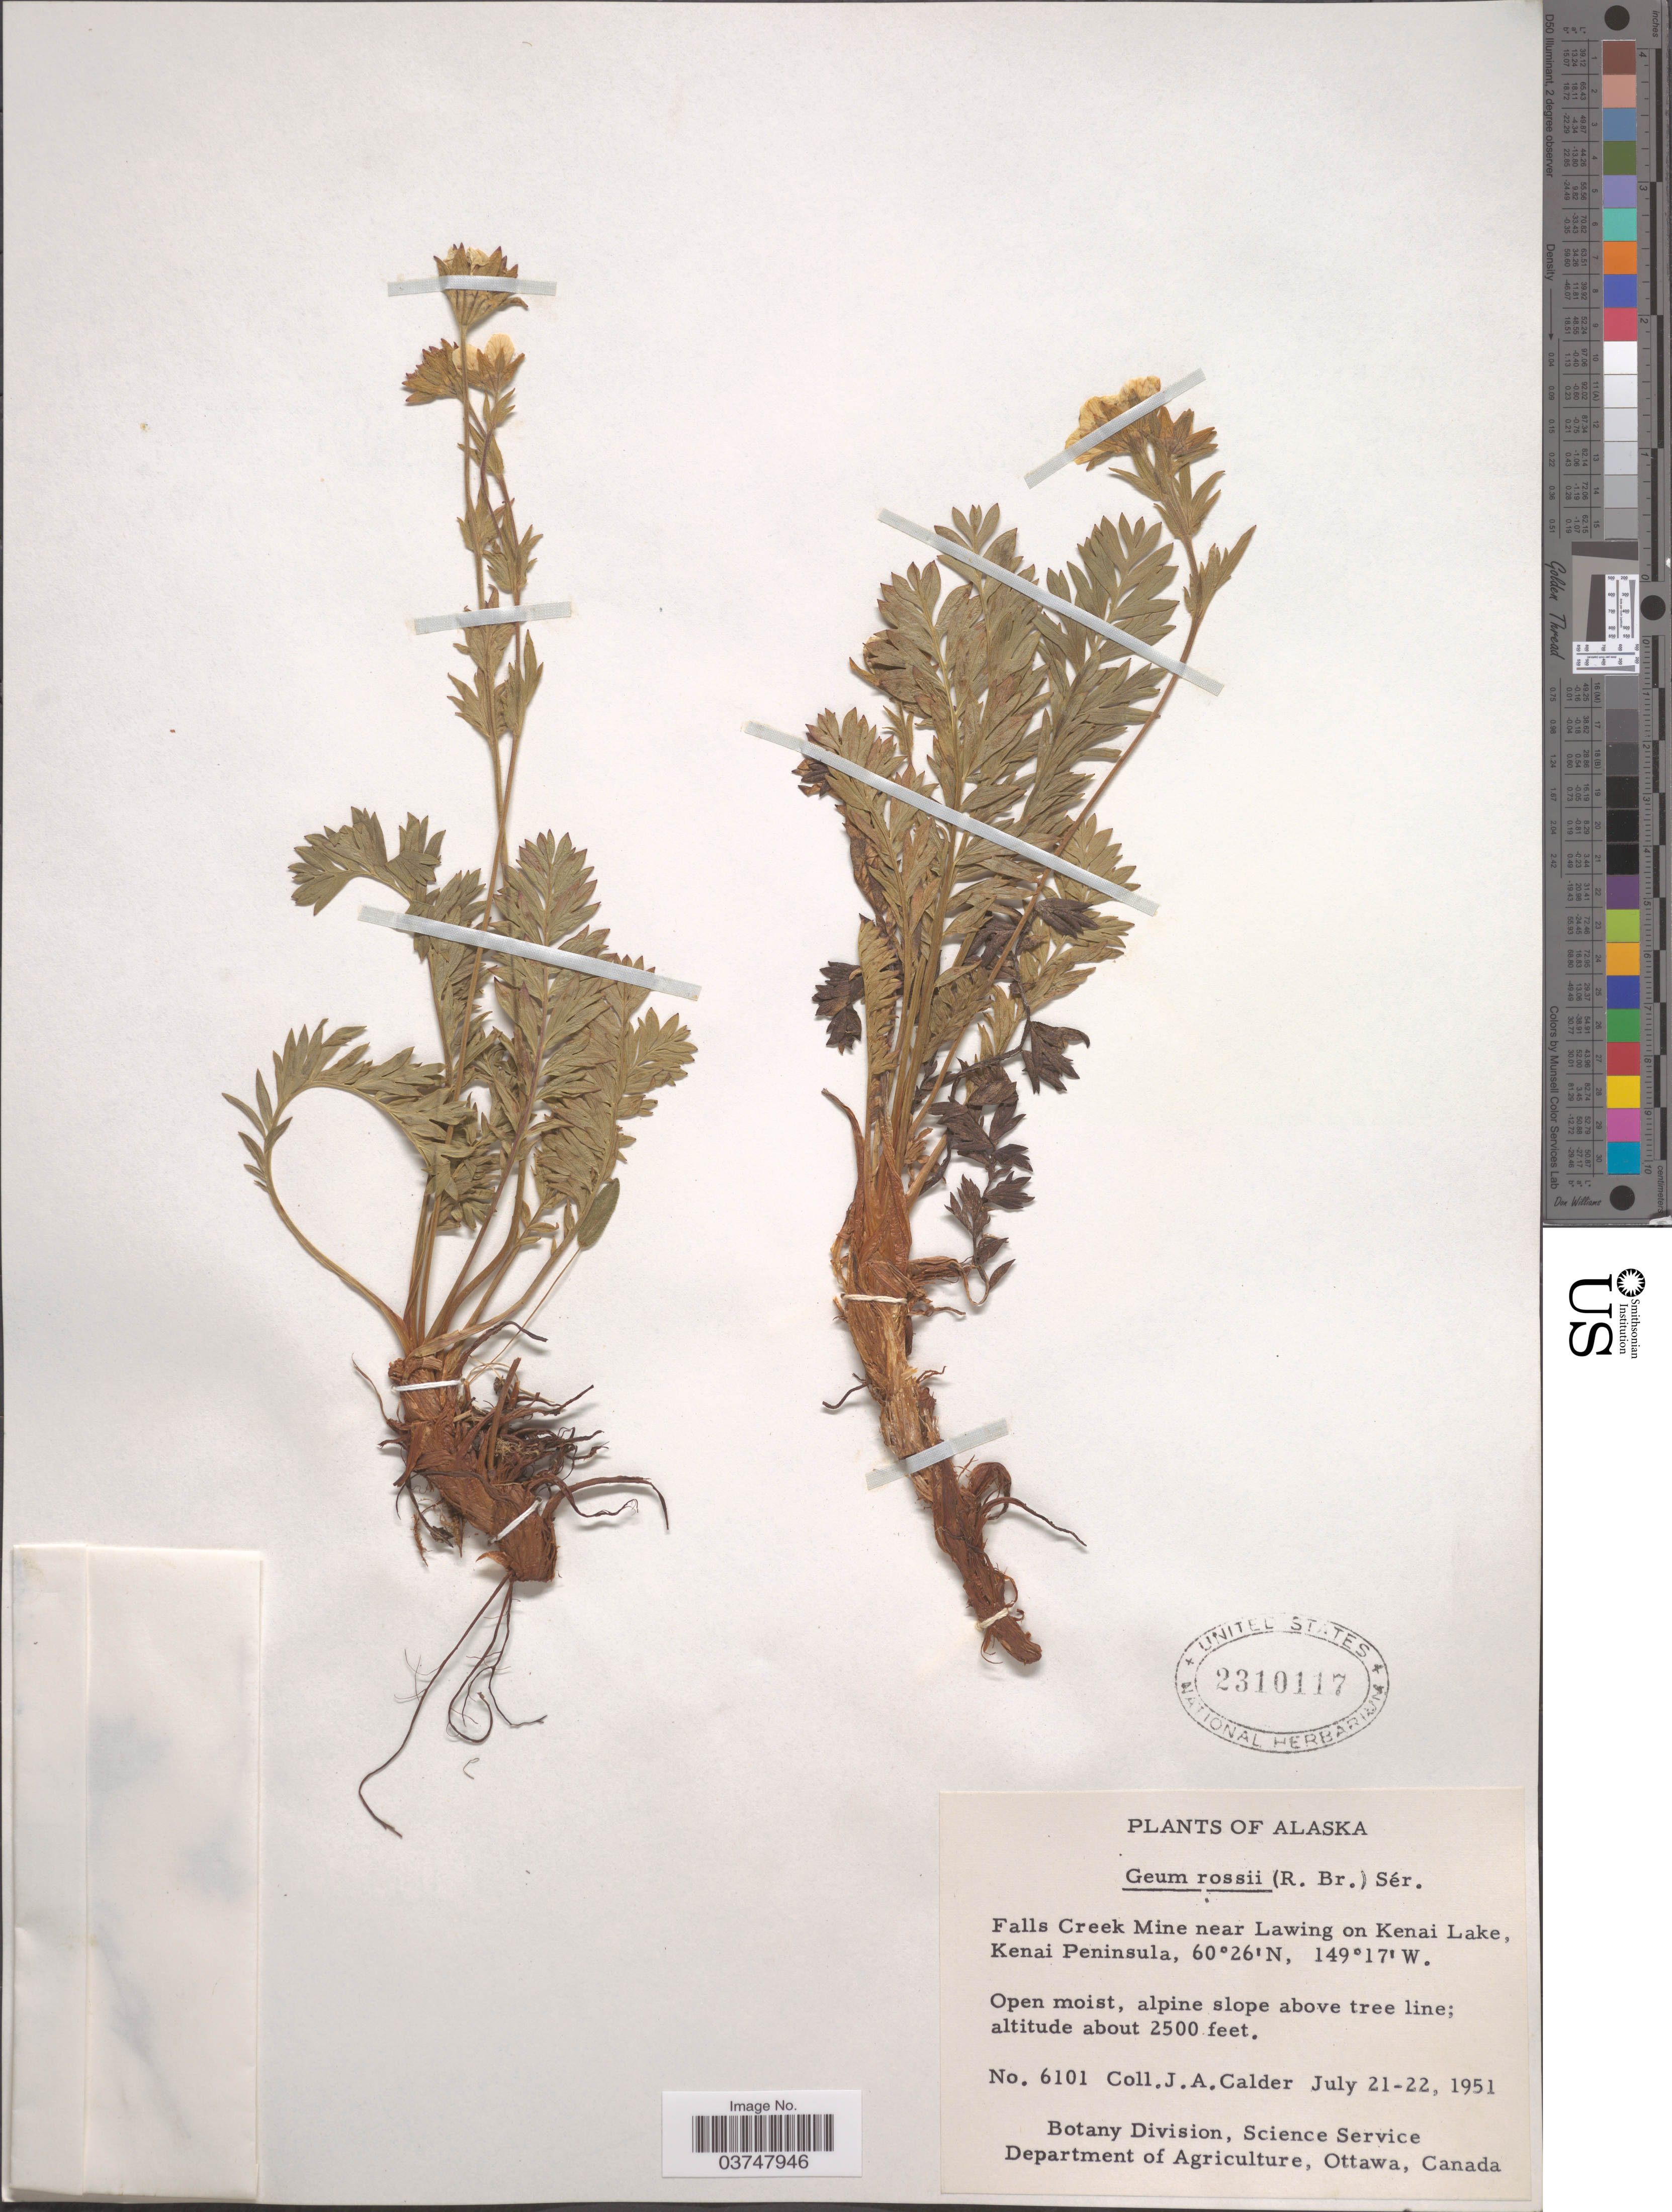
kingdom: Plantae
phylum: Tracheophyta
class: Magnoliopsida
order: Rosales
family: Rosaceae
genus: Geum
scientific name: Geum rossii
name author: (R. Br.) Ser.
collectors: J. A. Calder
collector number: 6101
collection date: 1951-07-21/1951-07-22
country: United States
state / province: Alaska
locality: Falls Creek Mine near Lawing on Kenai Lake, Kenai Peninsula.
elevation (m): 762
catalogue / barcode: US 2310117